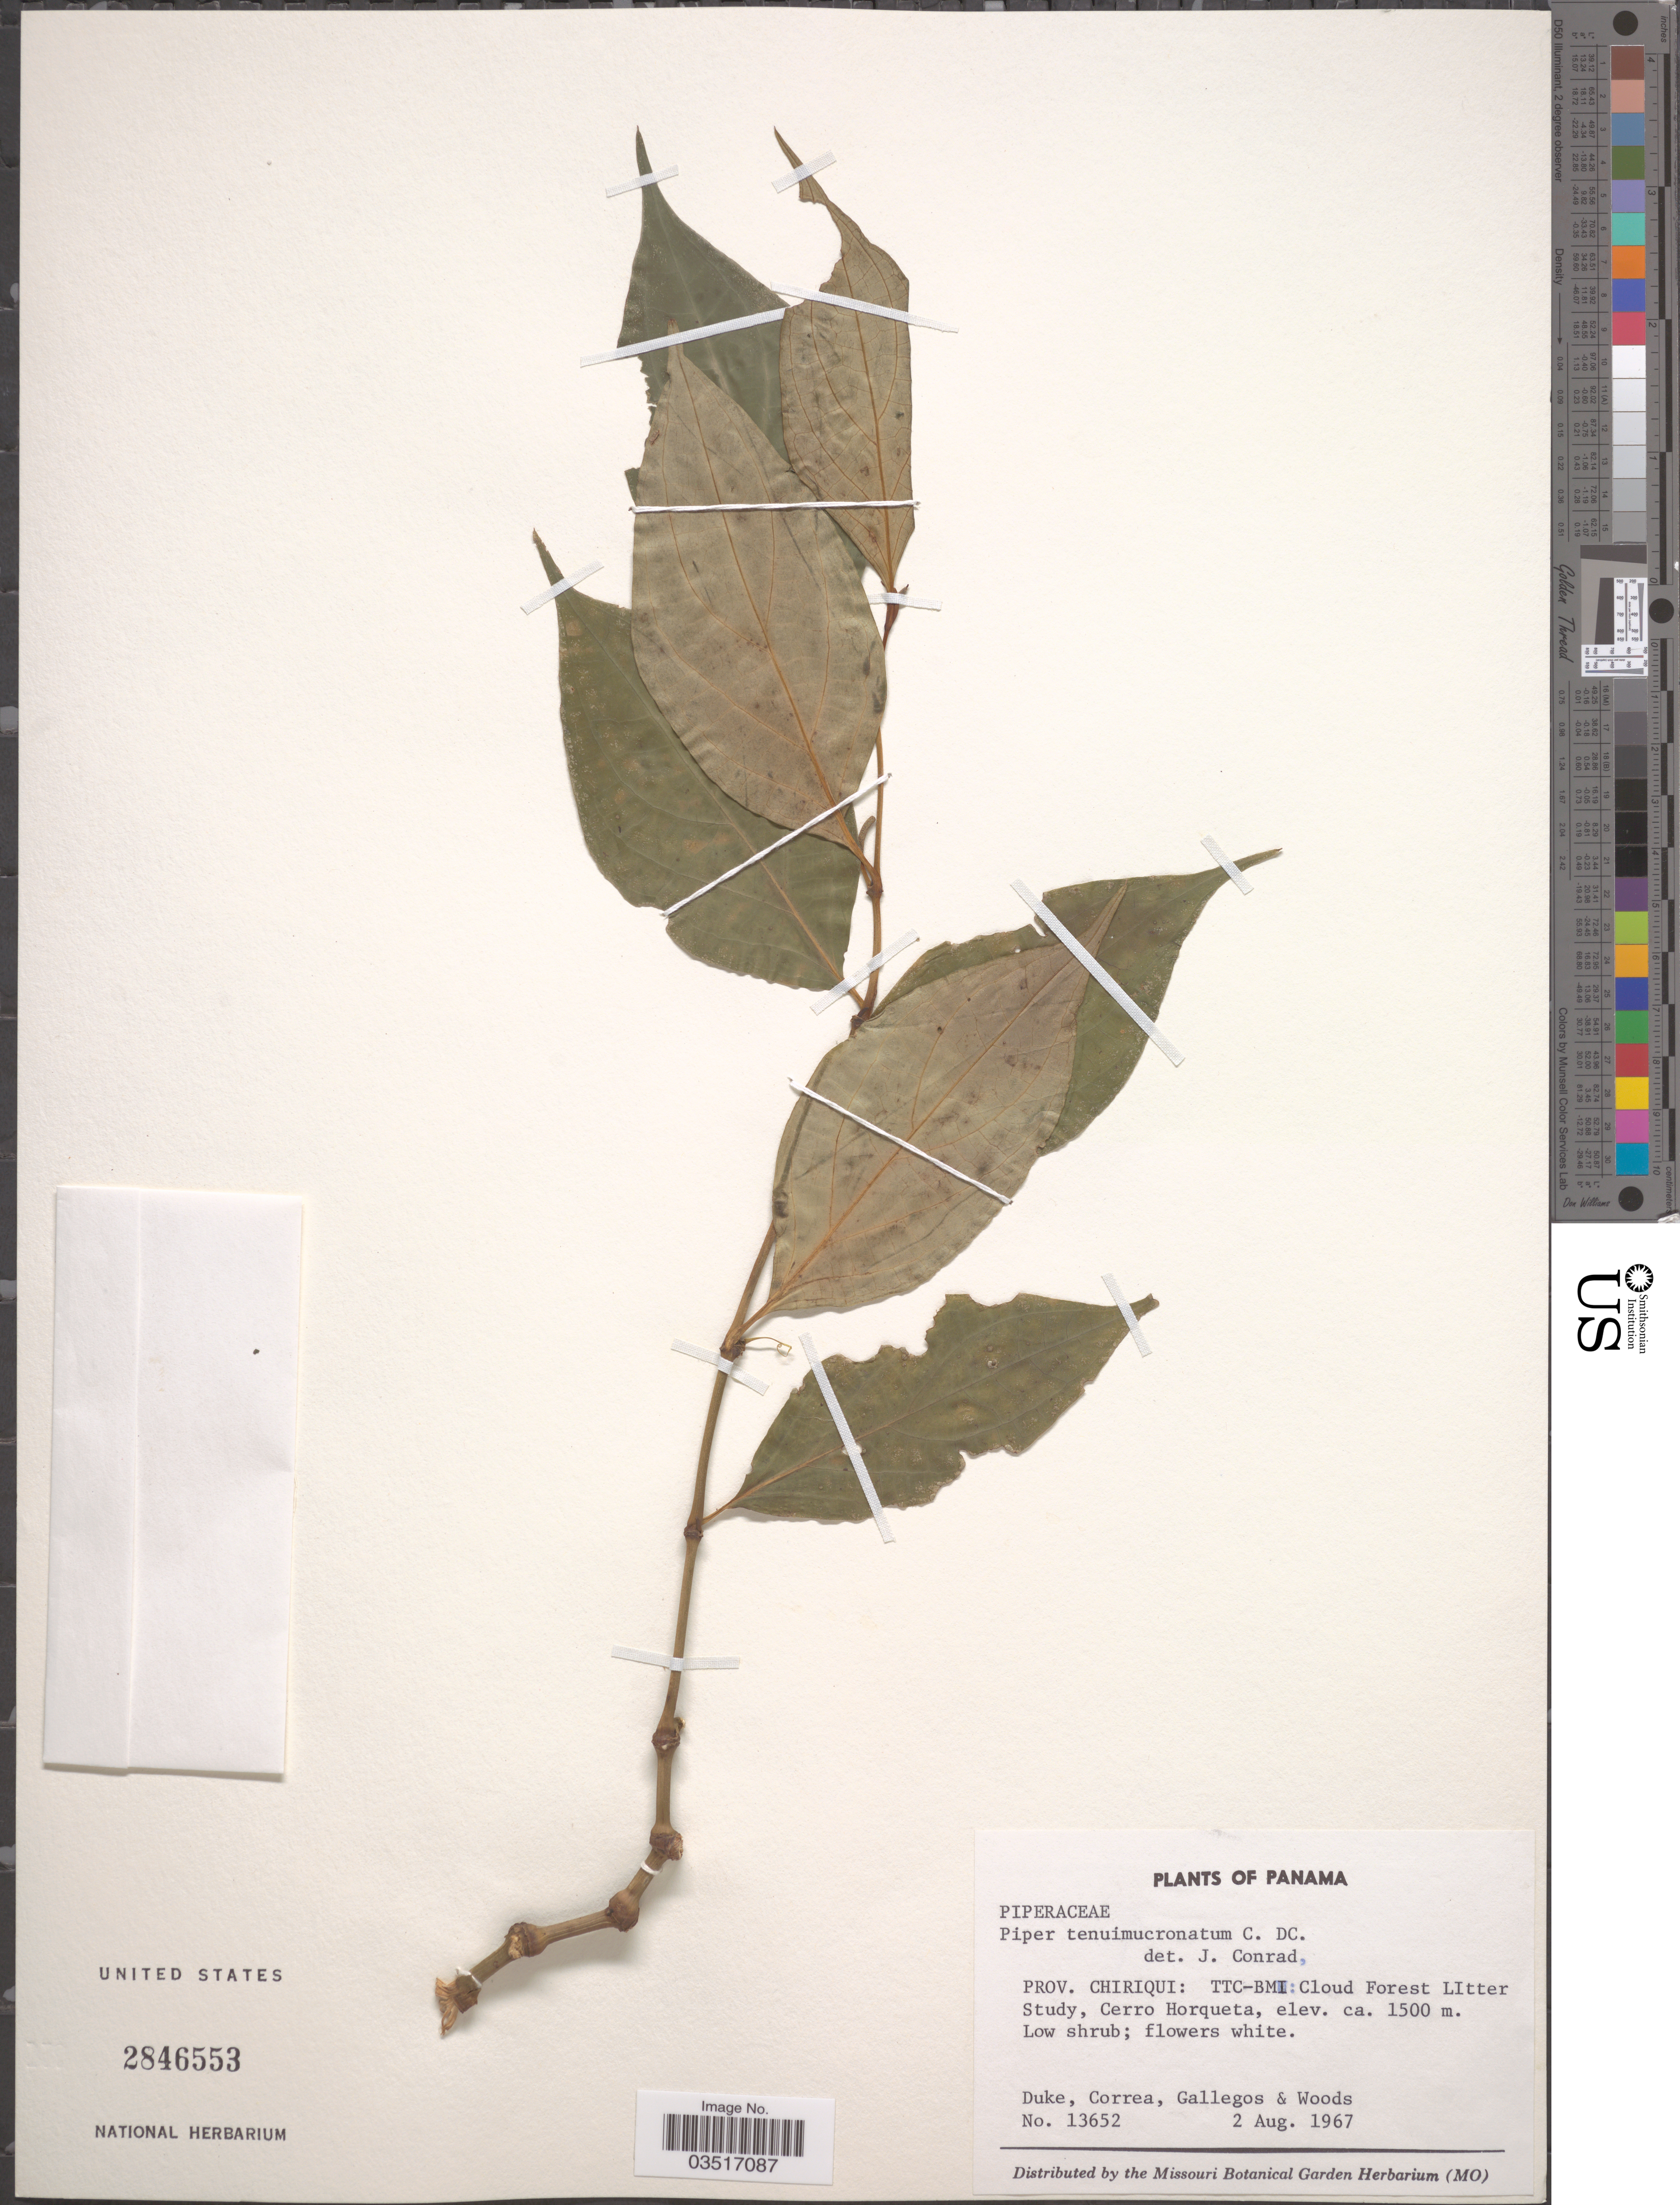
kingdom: Plantae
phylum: Tracheophyta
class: Magnoliopsida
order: Piperales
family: Piperaceae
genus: Piper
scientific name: Piper tenuimucronatum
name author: C. DC.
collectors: -. Duke, -. Correa, Gallegos & -. Woods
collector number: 13652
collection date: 1967-08-02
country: Panama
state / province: Chiriqui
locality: TTC-BMI: Cloud Forest Litter Study, Cerro Horqueta.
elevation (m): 1500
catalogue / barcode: US 2846553